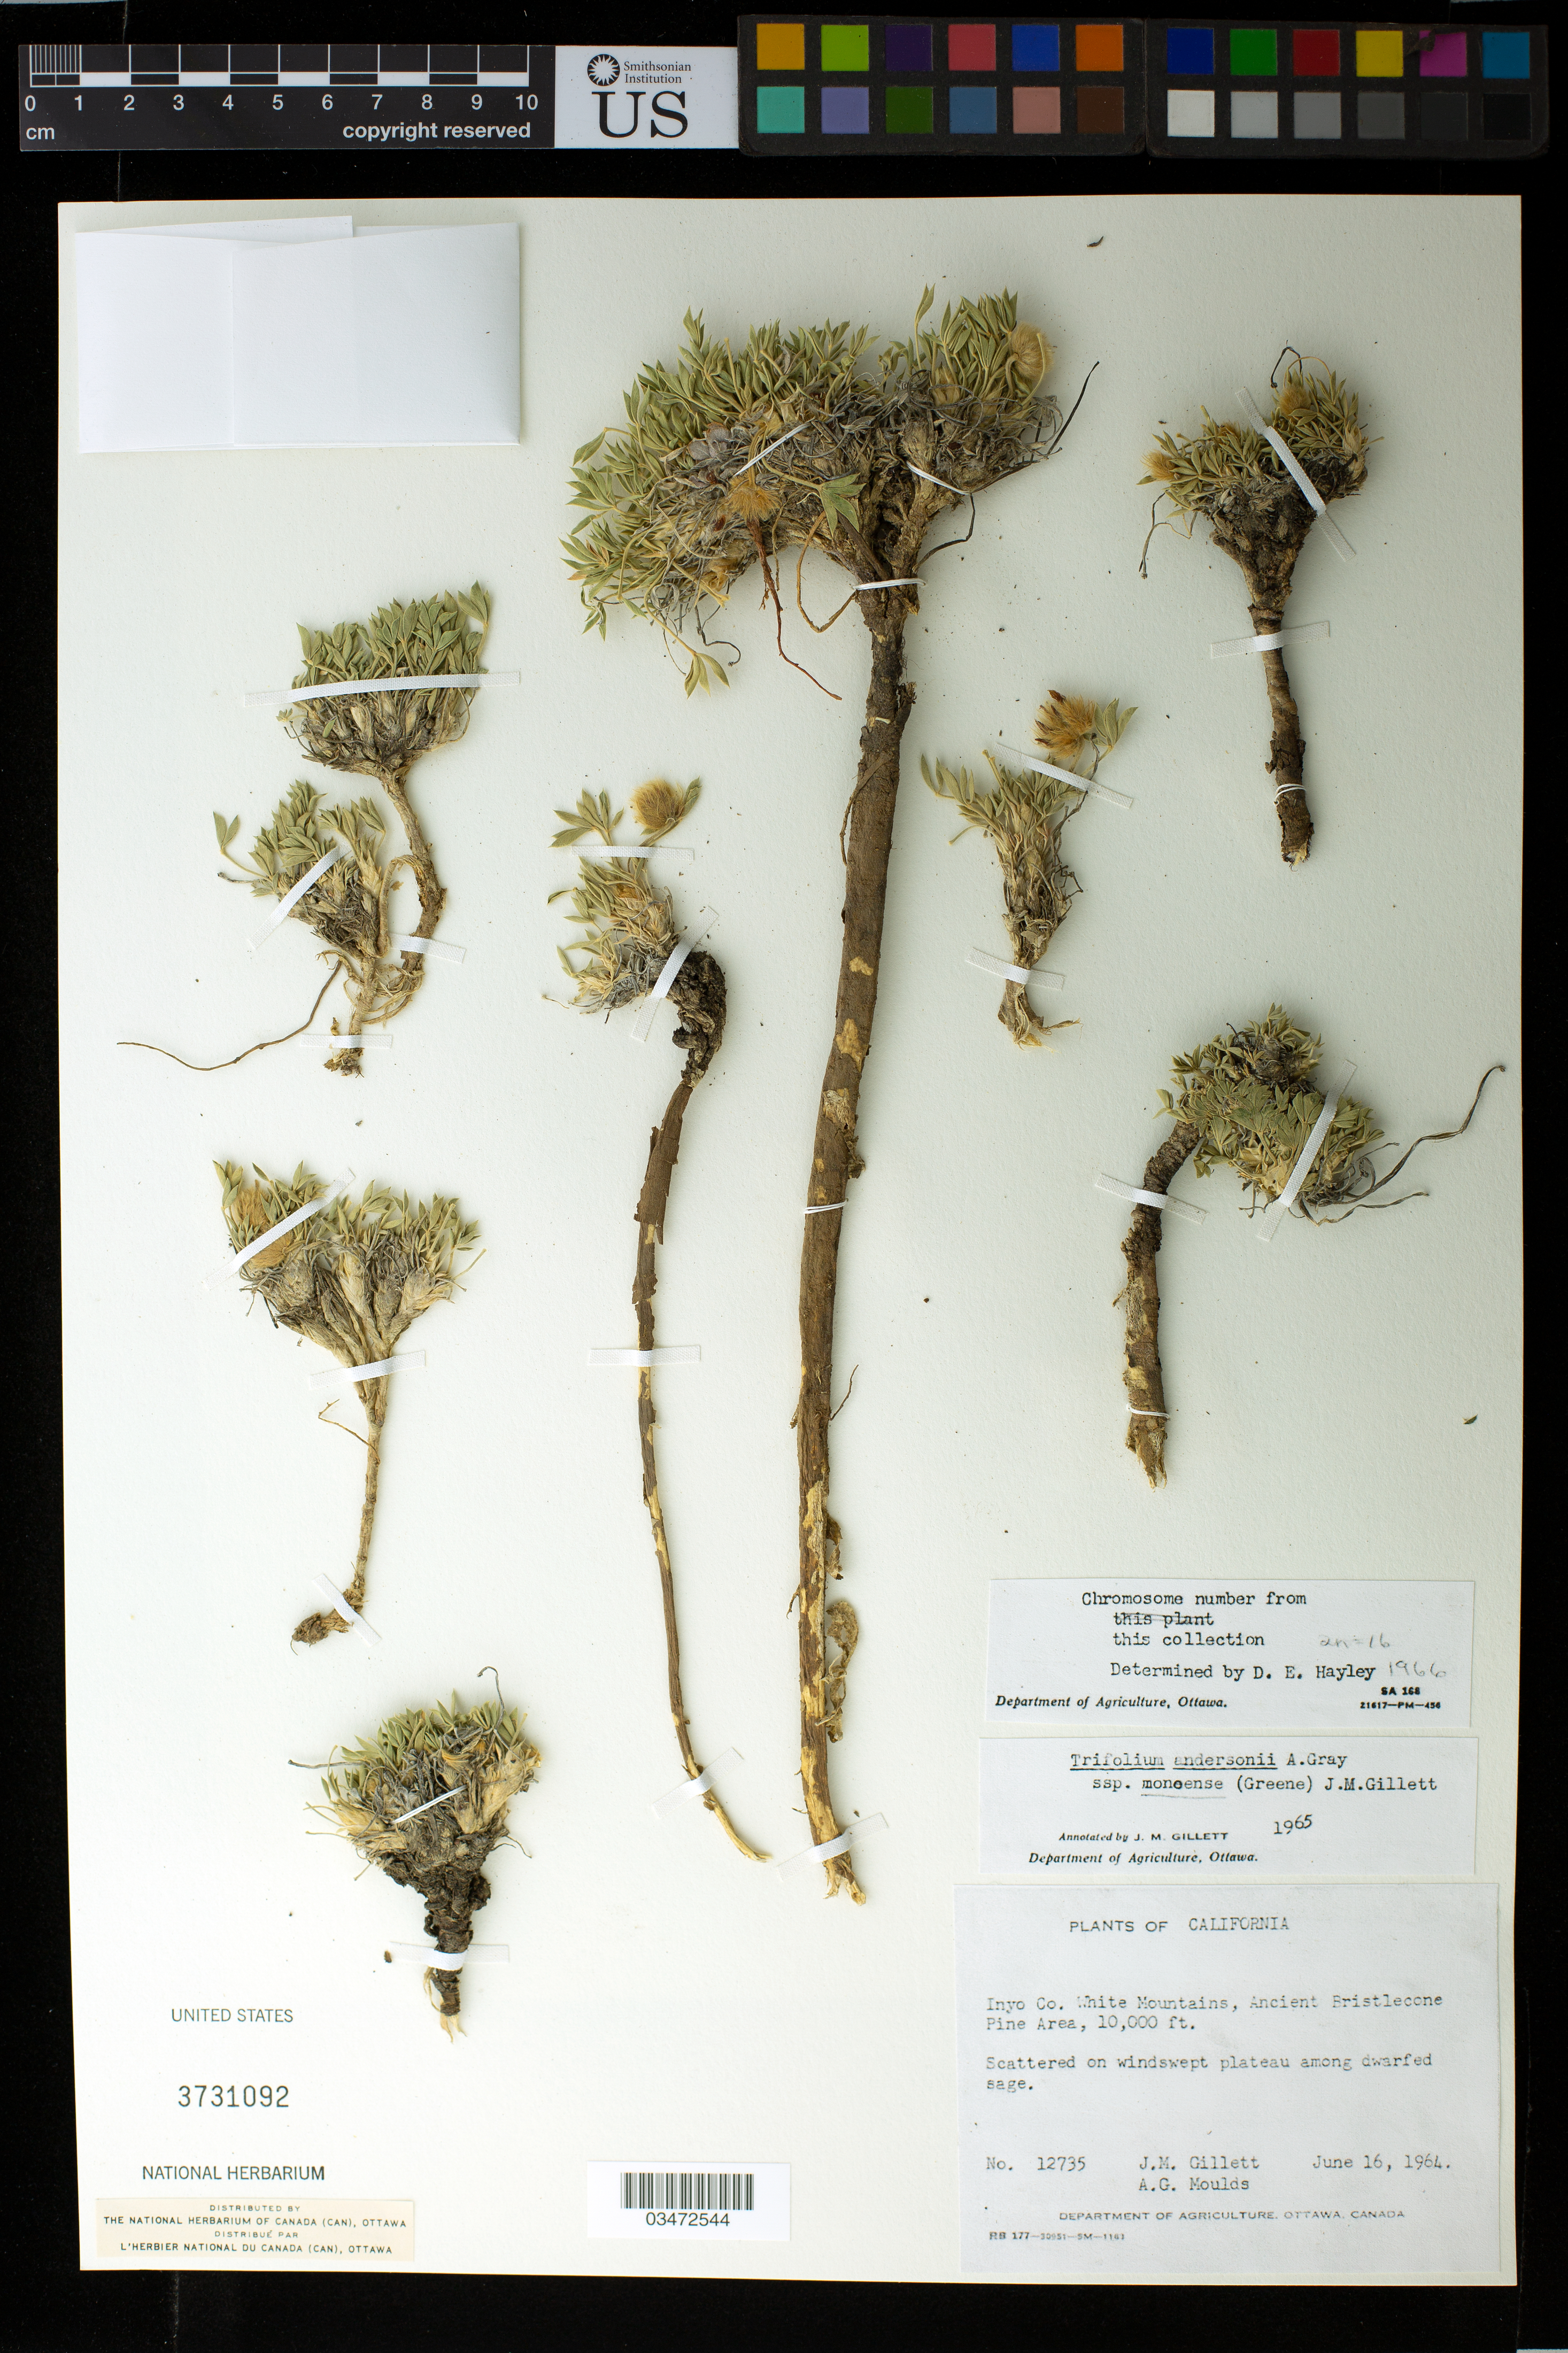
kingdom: Plantae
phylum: Tracheophyta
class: Magnoliopsida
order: Fabales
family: Fabaceae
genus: Trifolium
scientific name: Trifolium andersonii subsp. monoense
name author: (Greene) A. Gray & J.M. Gillett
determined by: Gillett, J. M.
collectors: J. Gillett & A. Moulds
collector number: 12735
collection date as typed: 16 Jun 1964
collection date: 1964-06-16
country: United States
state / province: California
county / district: Inyo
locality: Inyo Co. White Mountains, Ancient Bristlecone Pine Area,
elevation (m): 3048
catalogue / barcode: US 3731092